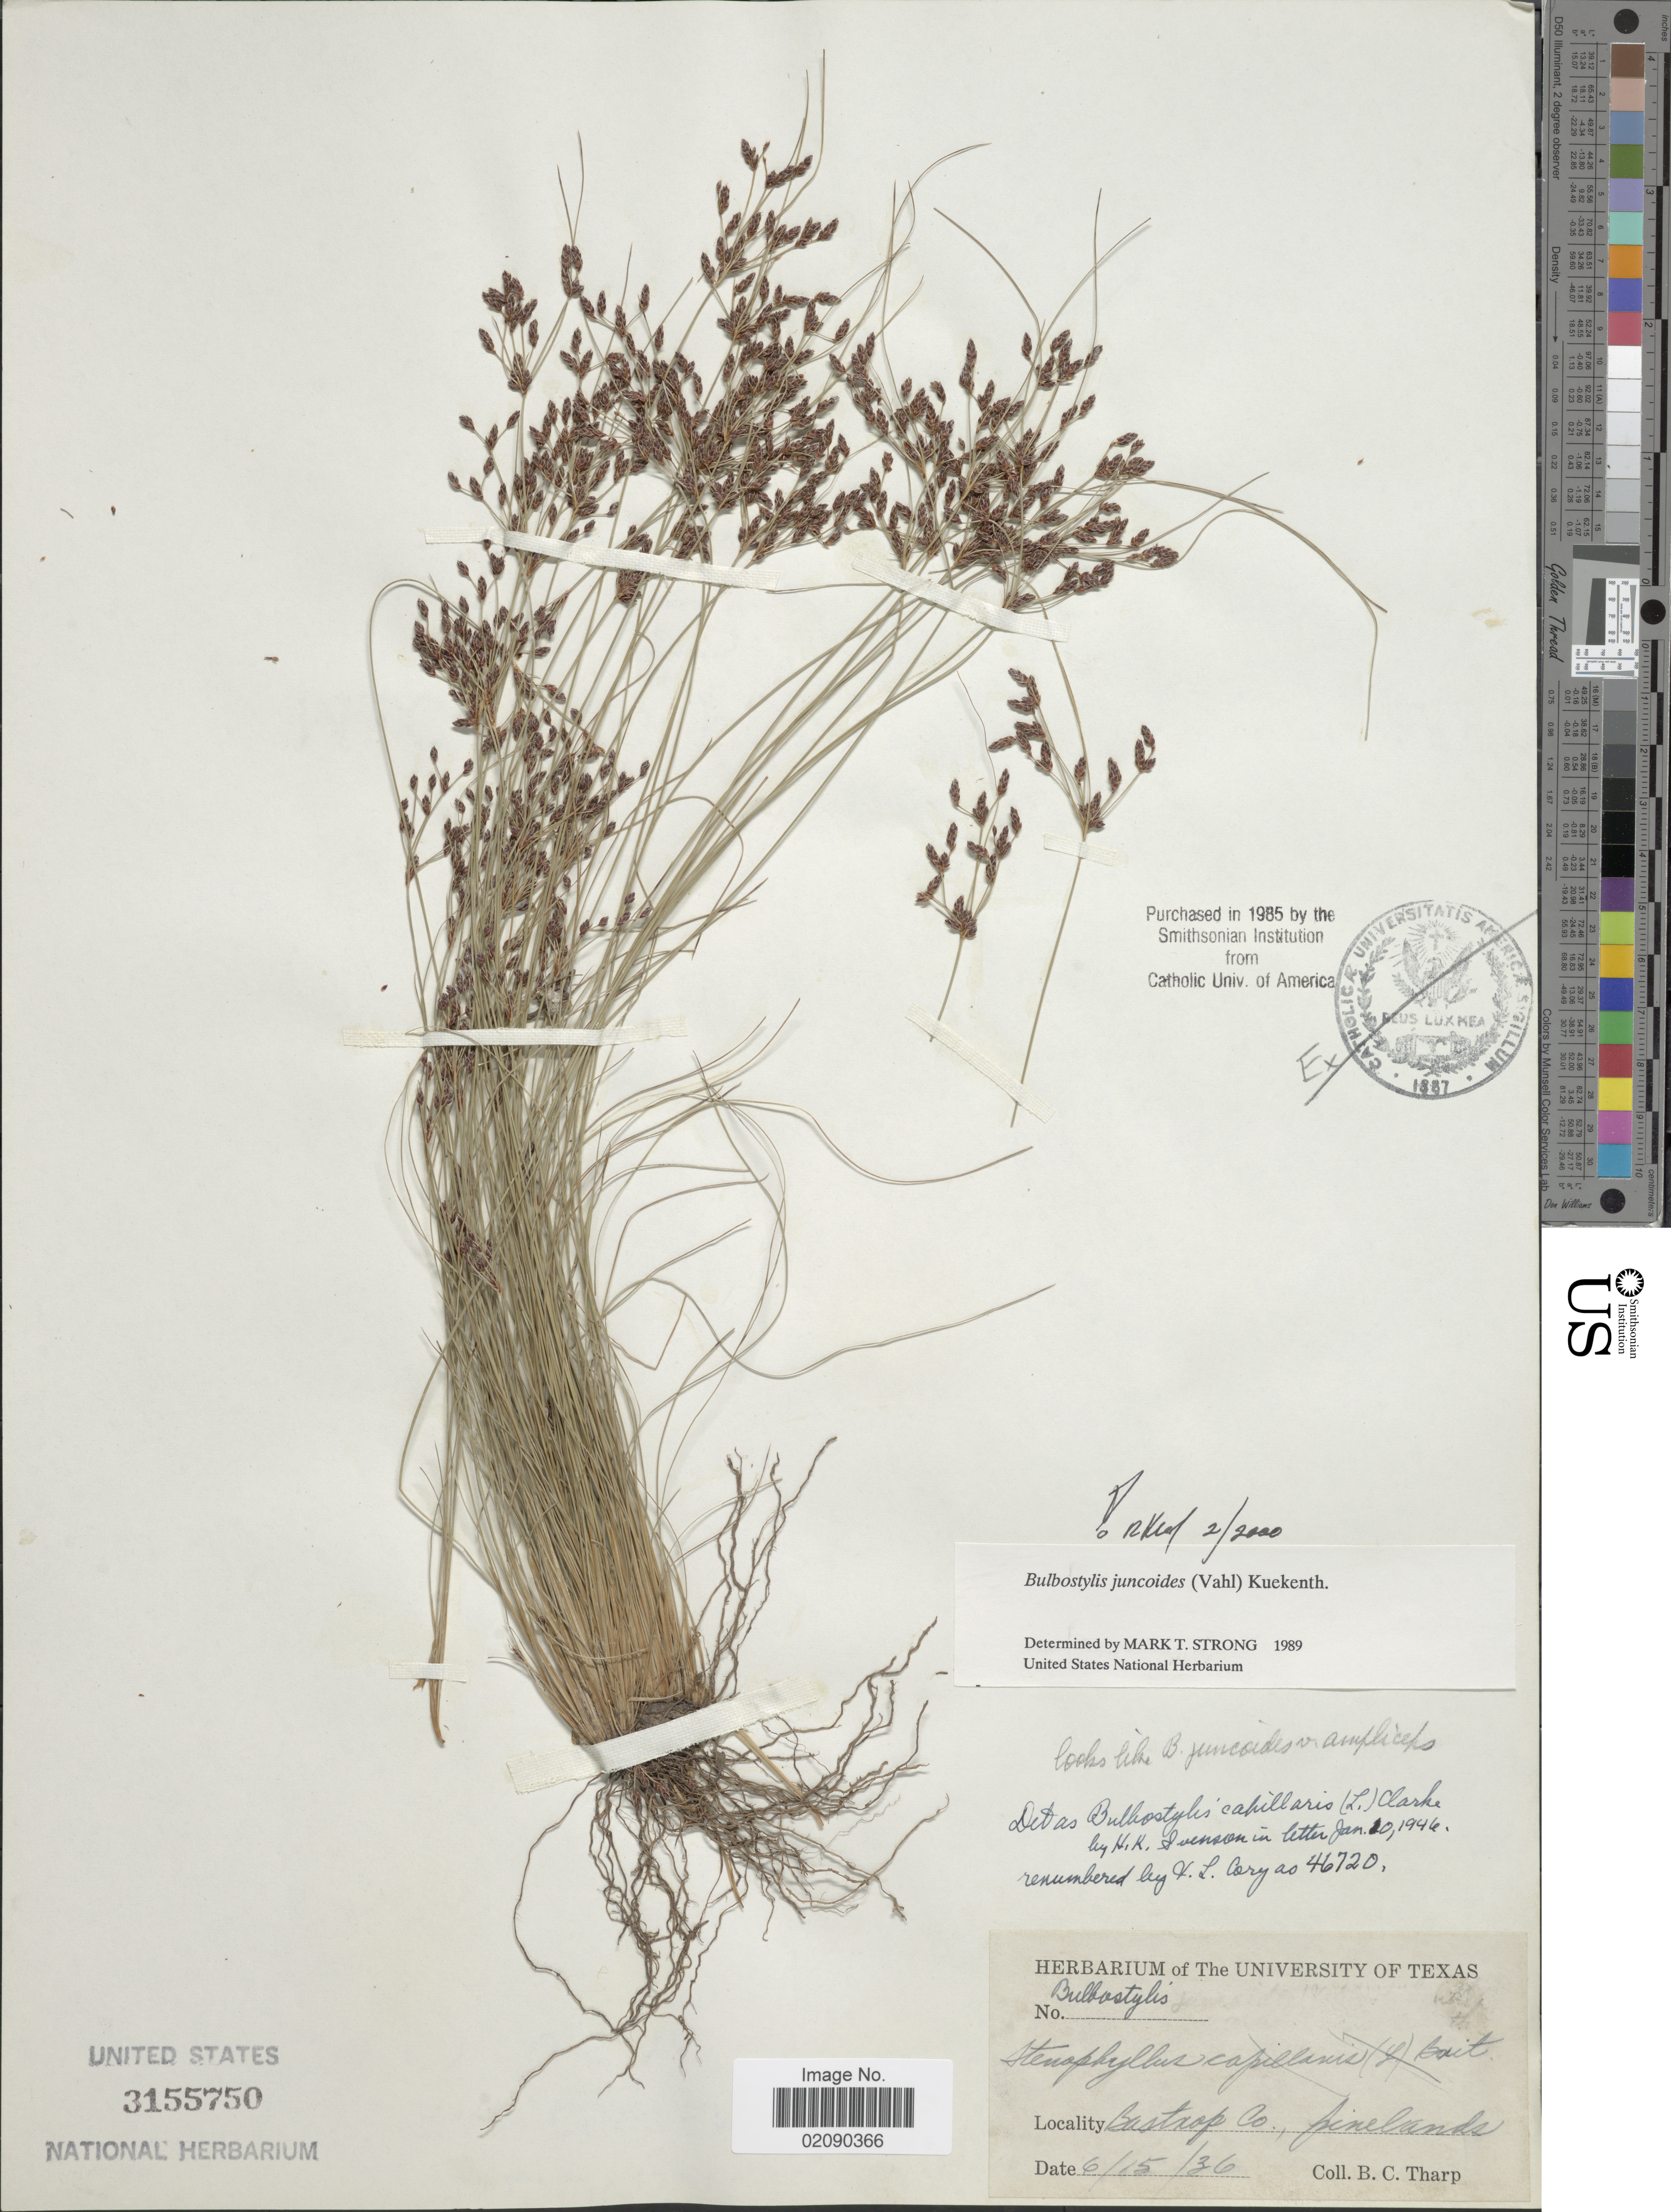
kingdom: Plantae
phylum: Tracheophyta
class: Liliopsida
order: Poales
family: Cyperaceae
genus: Bulbostylis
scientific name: Bulbostylis juncoides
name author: (Vahl) Kük. ex Herter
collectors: B. C. Tharp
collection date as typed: Transcribed d/m/y: 15/6/36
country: United States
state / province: Texas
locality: Bastrop Co.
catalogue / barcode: US 3155750